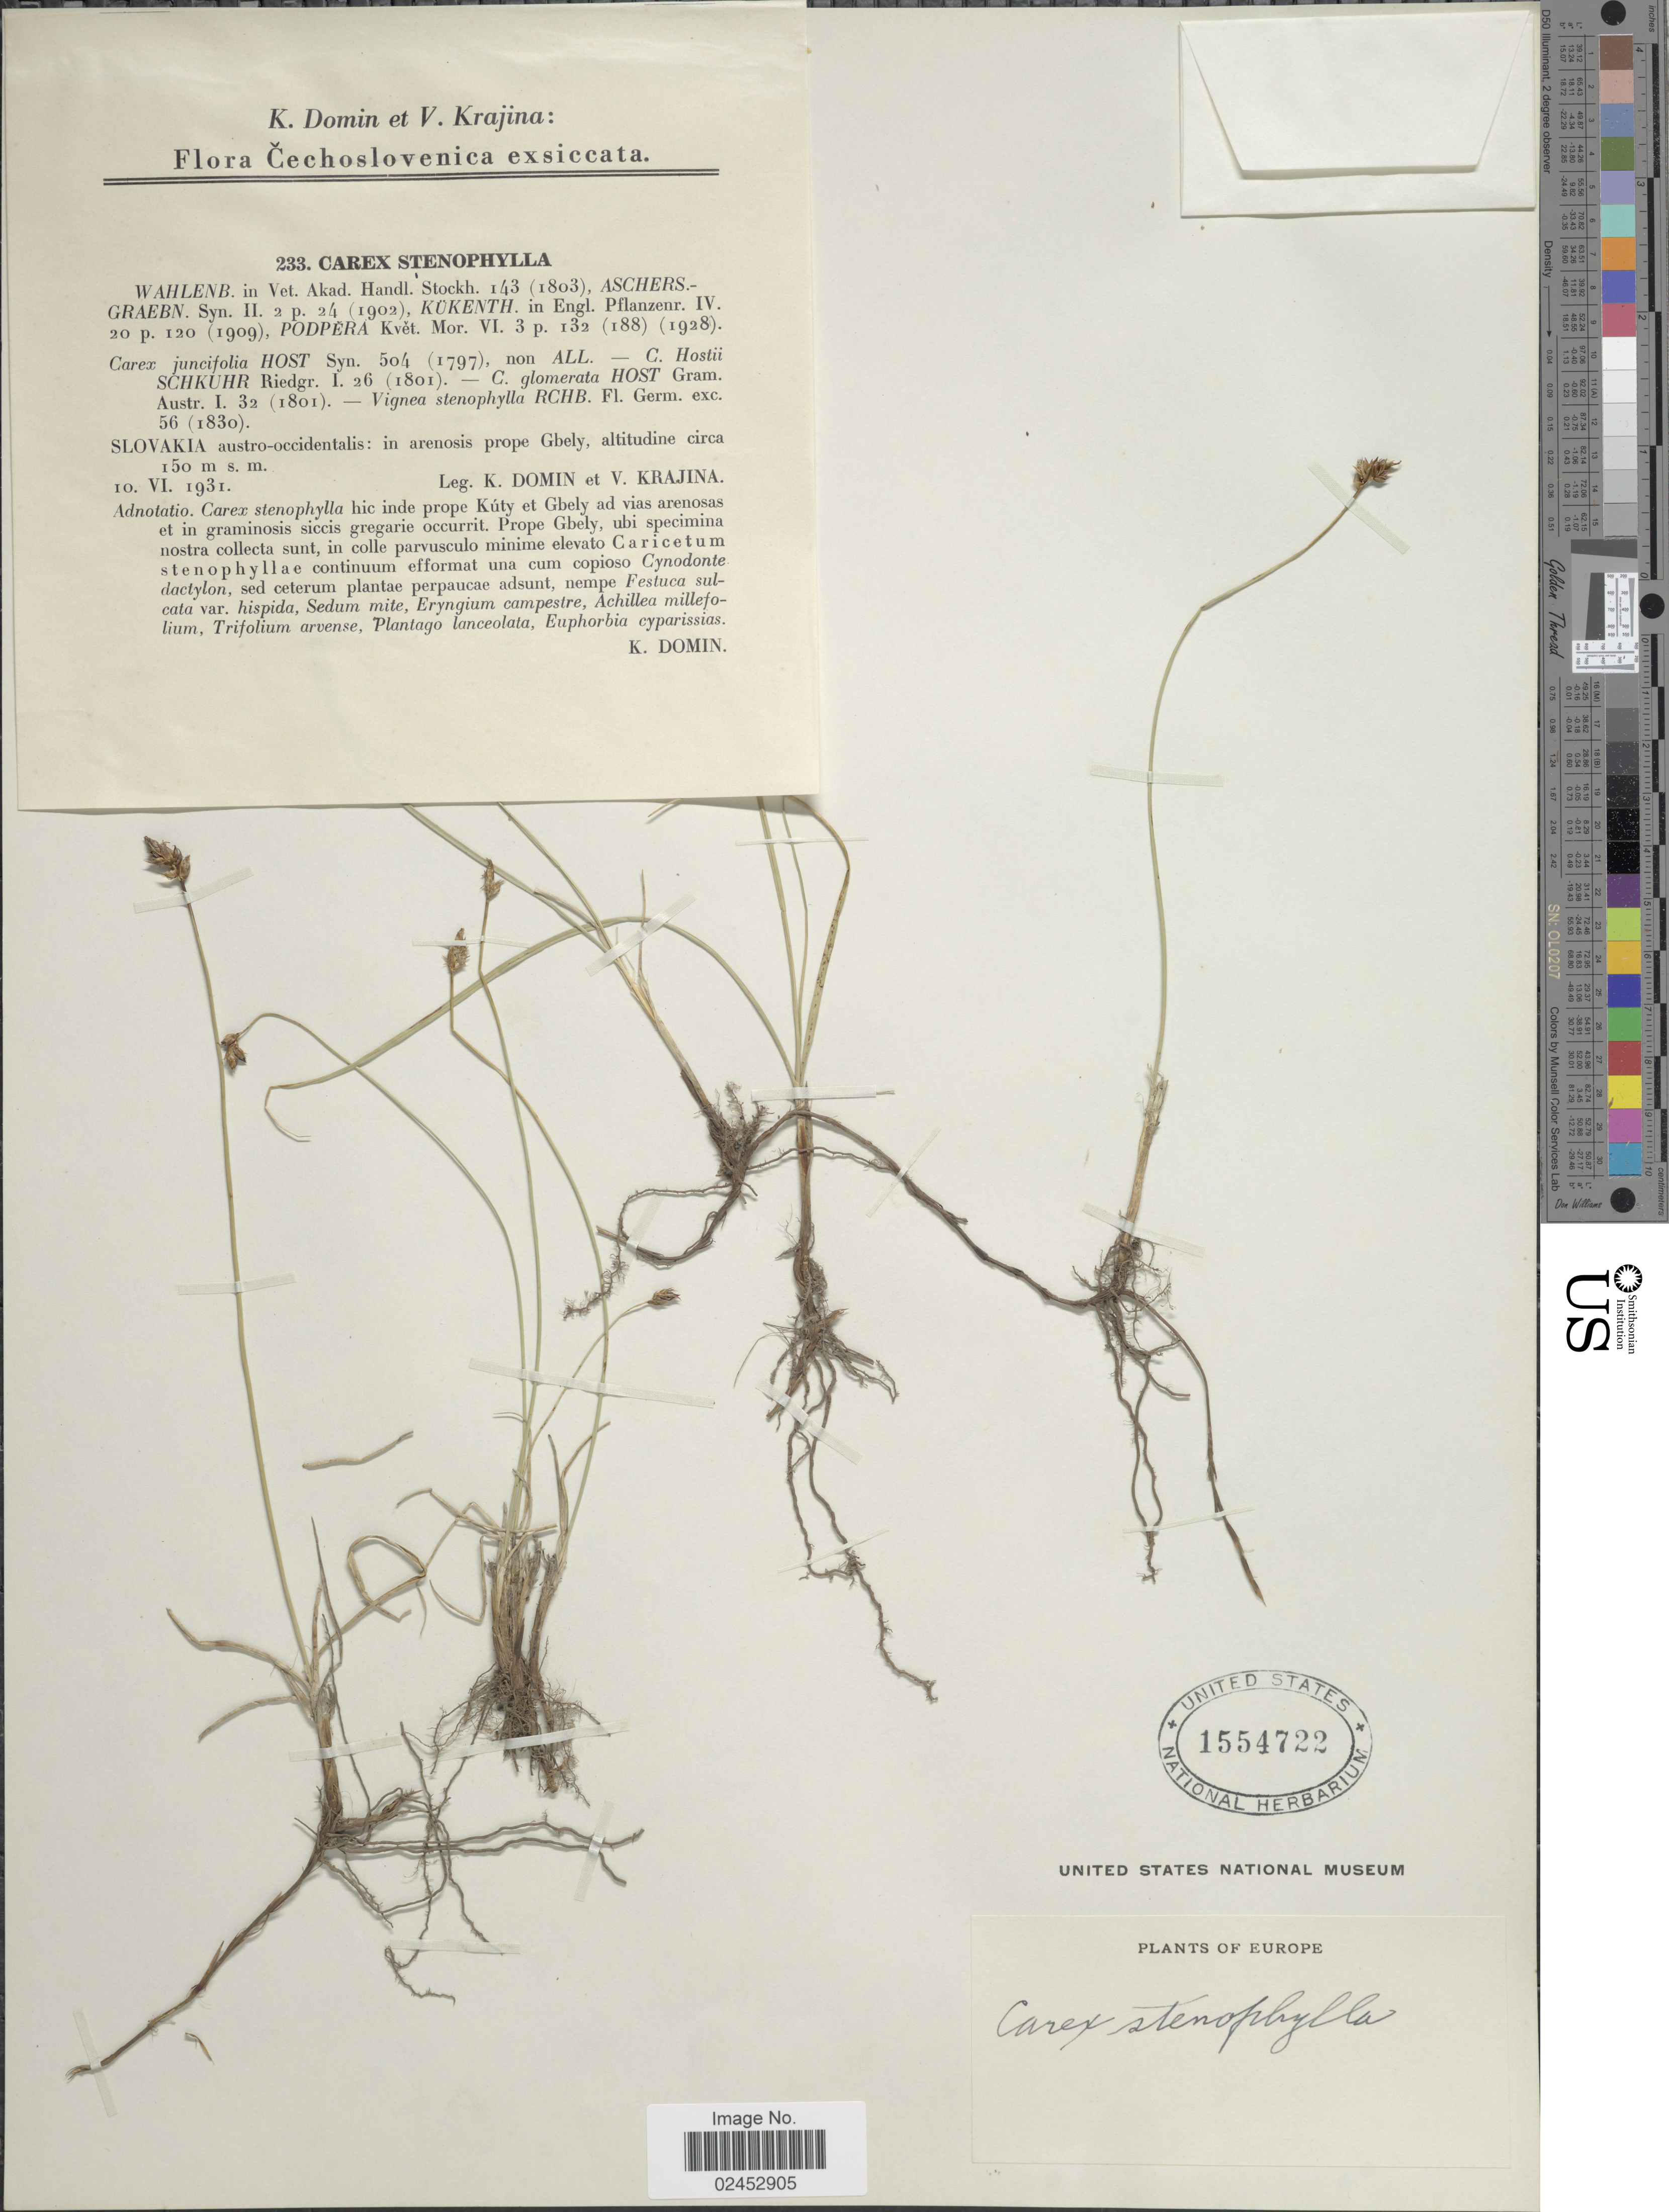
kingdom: Plantae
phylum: Tracheophyta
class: Liliopsida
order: Poales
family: Cyperaceae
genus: Carex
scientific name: Carex stenophylla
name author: Wahlenb.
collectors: K. Domin & V. Krajina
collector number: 233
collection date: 1931-06-10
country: Slovakia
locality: Cechoslovenica, Slovakia austro-occidentalis: in arenosis prope Gbely.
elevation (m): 150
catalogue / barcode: US 1554722